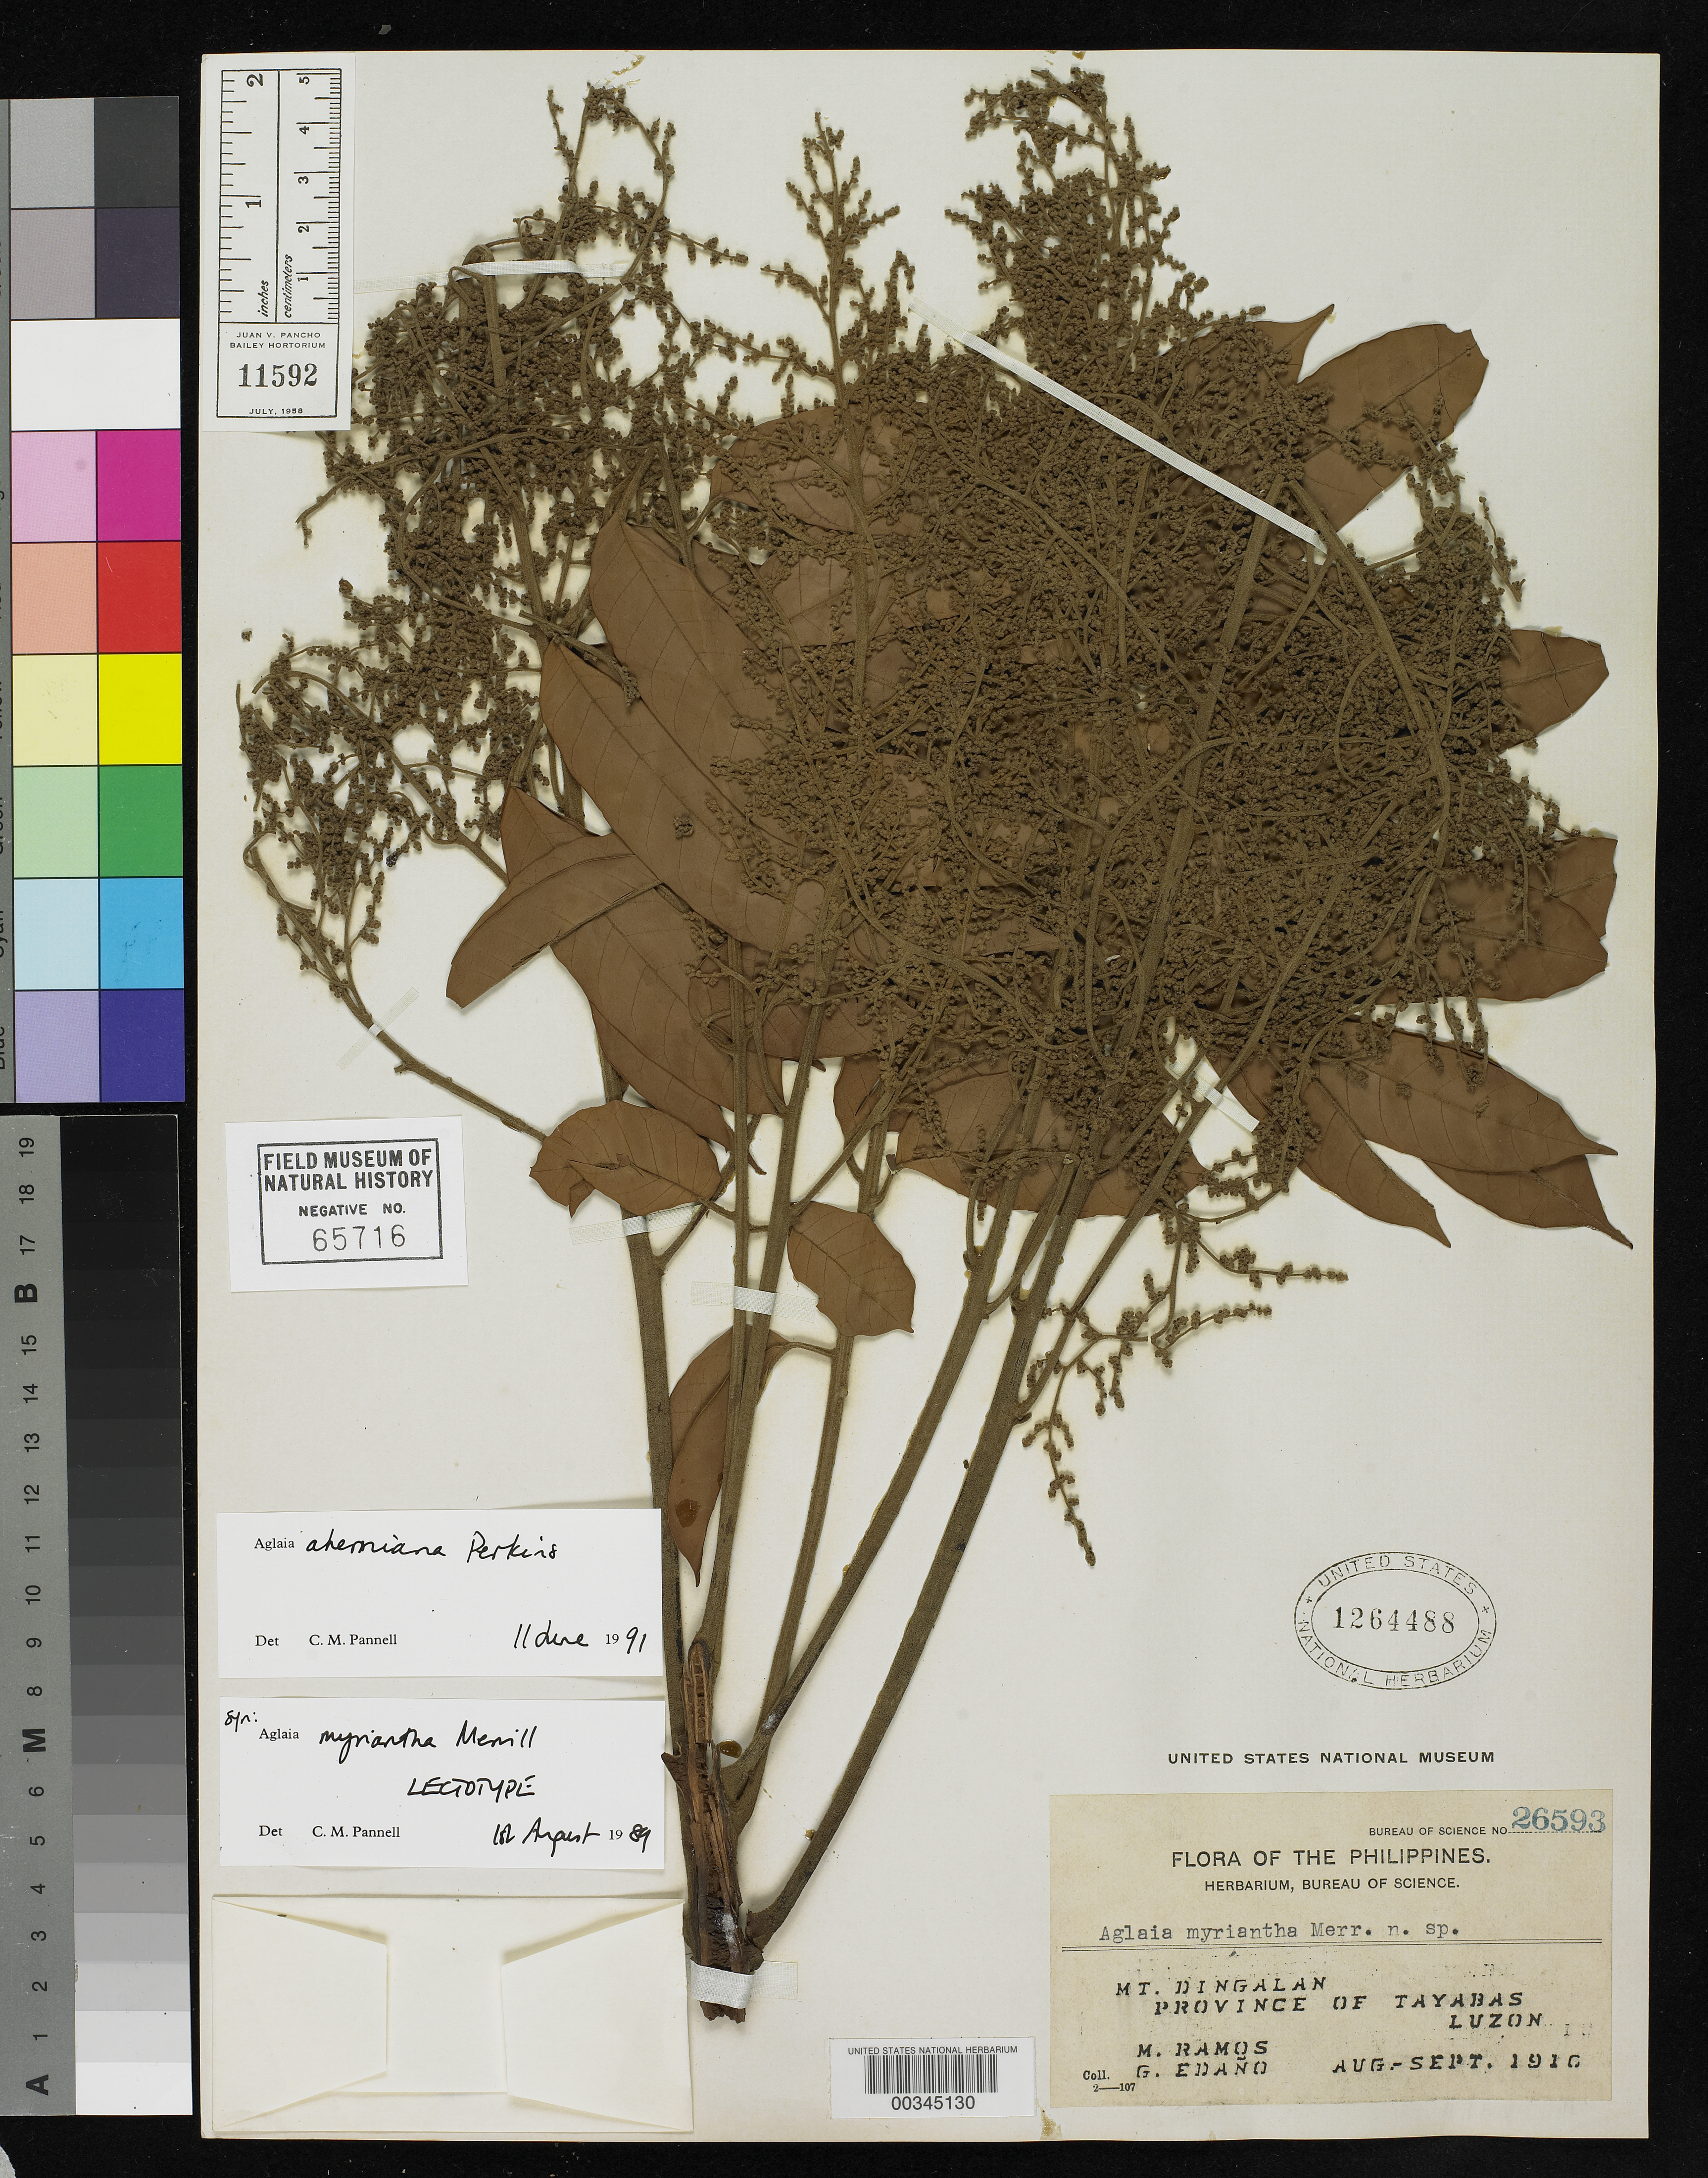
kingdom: Plantae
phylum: Tracheophyta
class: Magnoliopsida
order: Sapindales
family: Meliaceae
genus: Aglaia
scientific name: Aglaia myriantha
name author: Merr.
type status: Lectotype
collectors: M. Ramos & G. E. Edaño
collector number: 26593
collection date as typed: Aug 1916 to -- Sep 1916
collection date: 1916-08/1916-09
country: Philippines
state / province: Calabarzon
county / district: Quezon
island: Luzon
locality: Mt. Dingalan. Tayabas.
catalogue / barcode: US 1264488